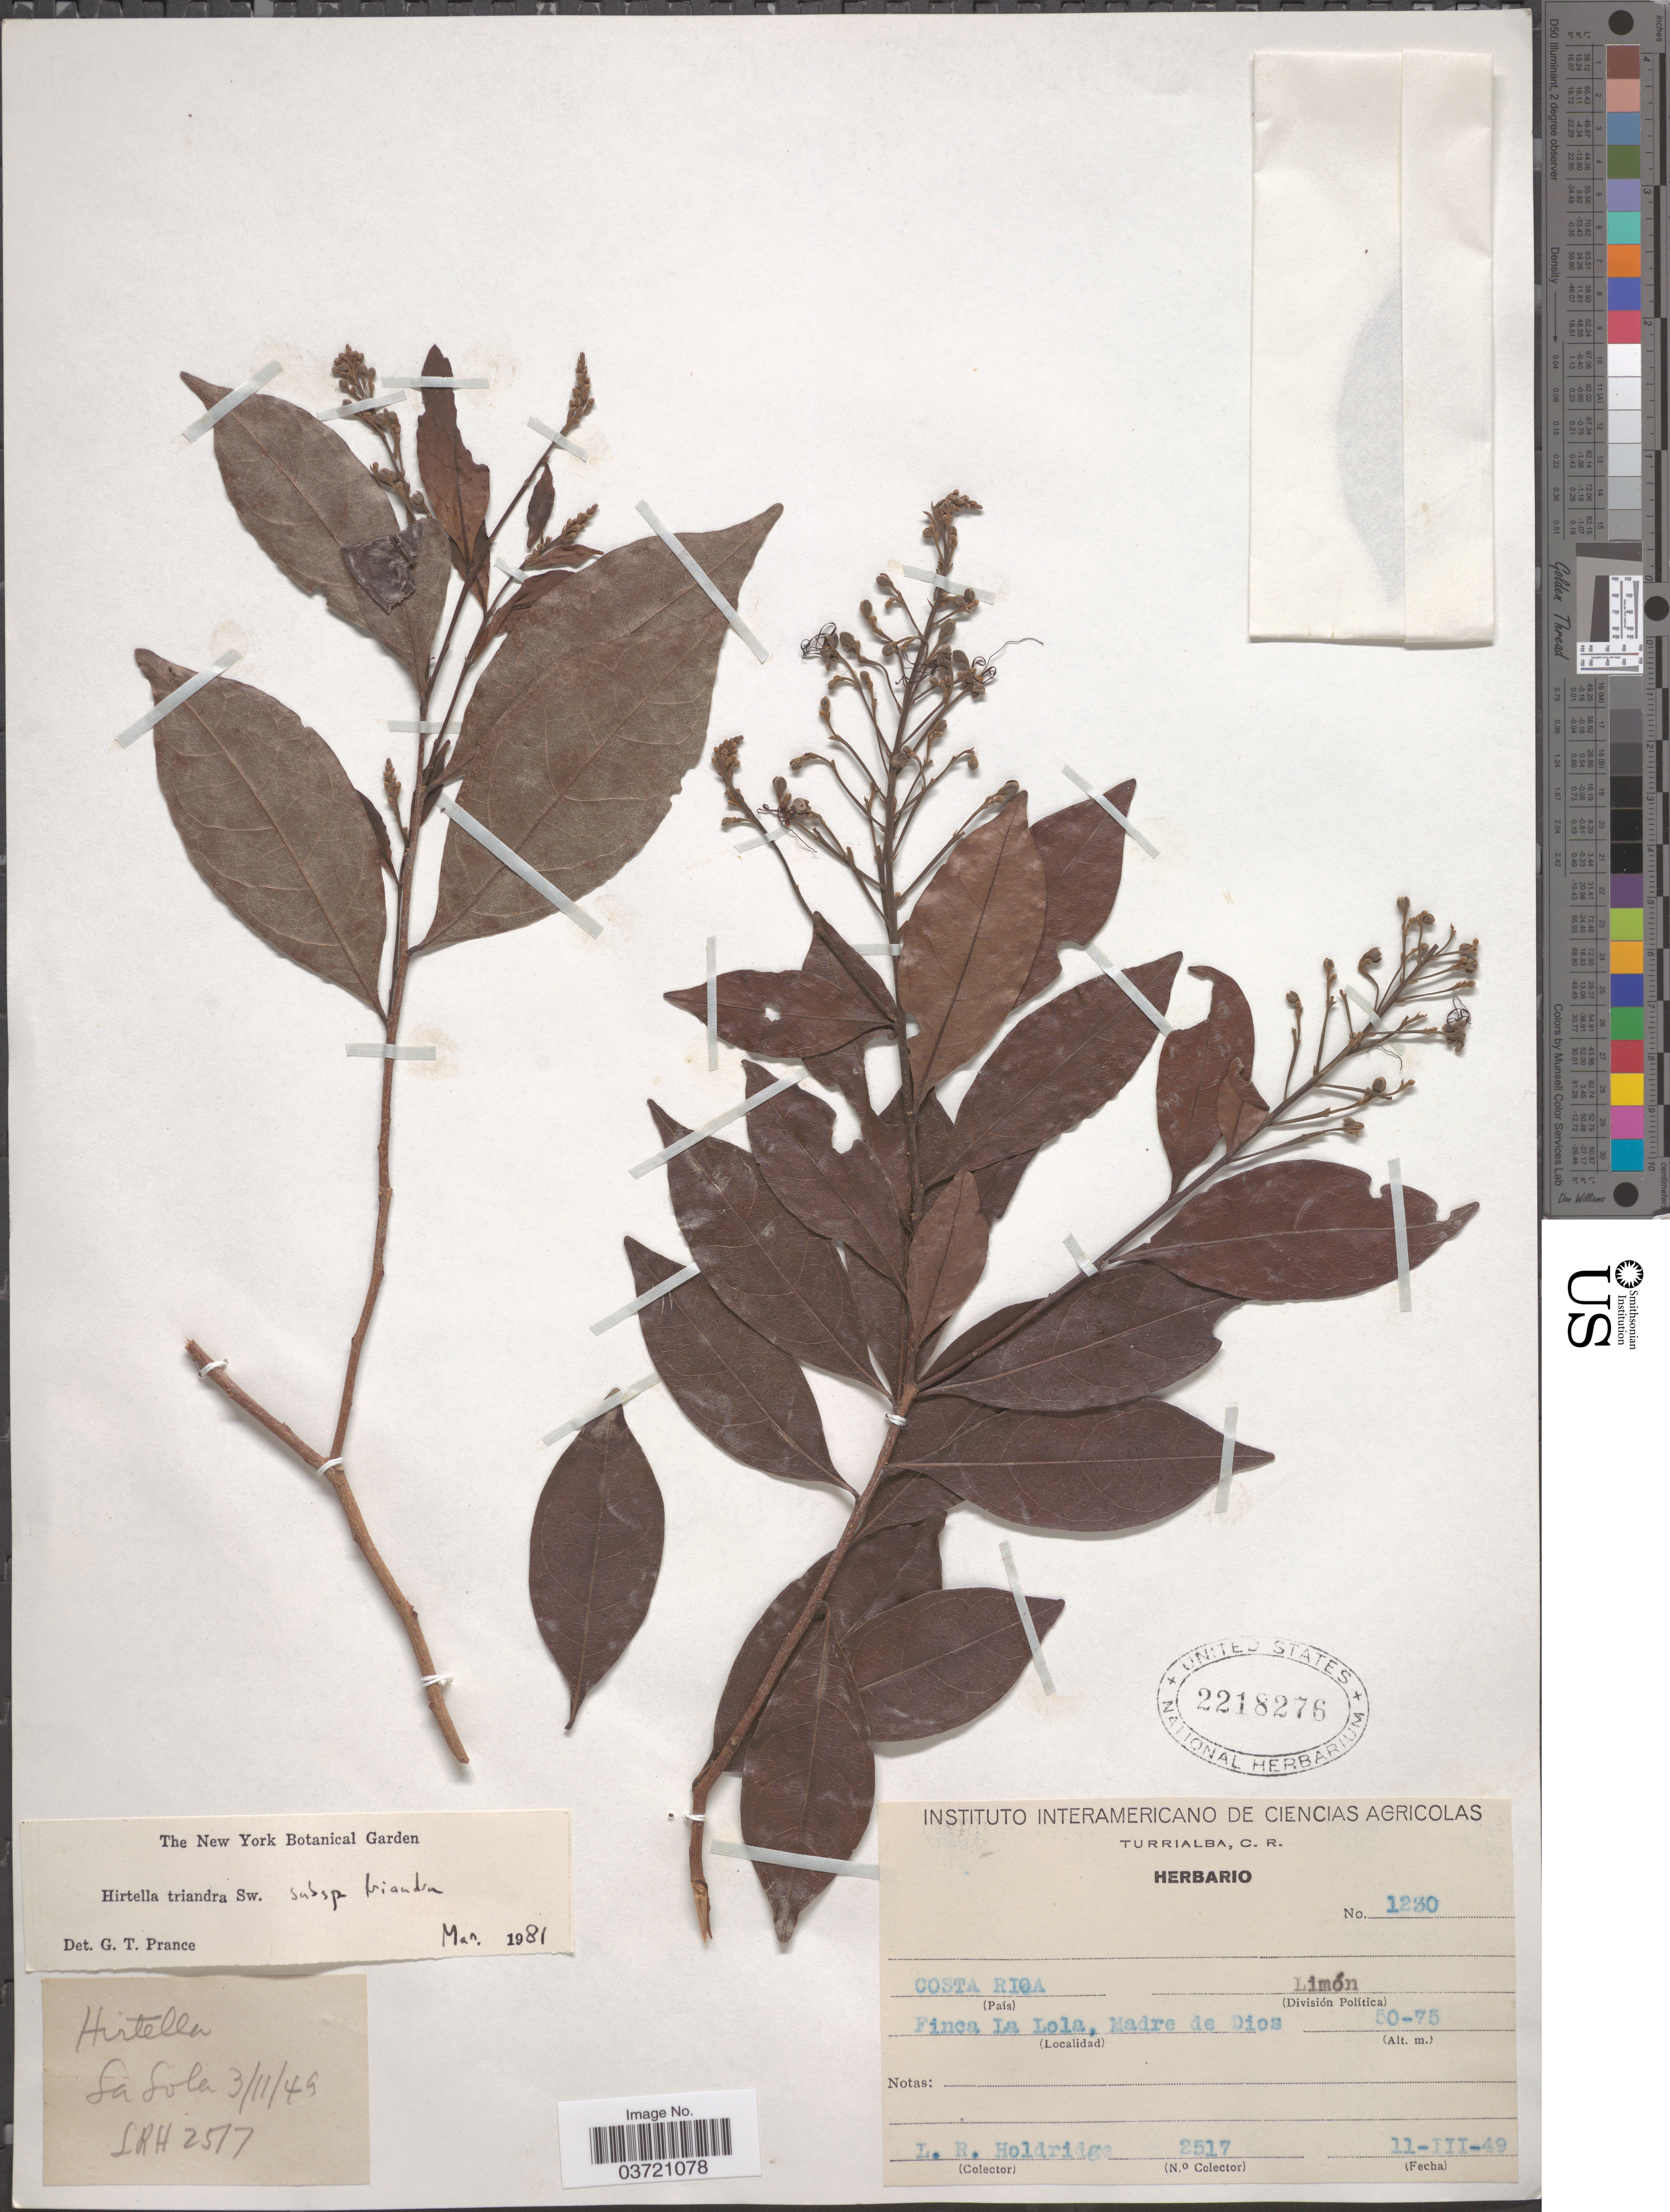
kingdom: Plantae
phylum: Tracheophyta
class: Magnoliopsida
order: Malpighiales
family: Chrysobalanaceae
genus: Hirtella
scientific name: Hirtella triandra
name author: Sw.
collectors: L. Holdridge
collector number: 2517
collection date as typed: Transcribed d/m/y: 11/3/49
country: Costa Rica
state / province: Limón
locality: División Política: Limón. Finca La Lola, Madre de Dios.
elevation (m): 50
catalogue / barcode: US 2218276